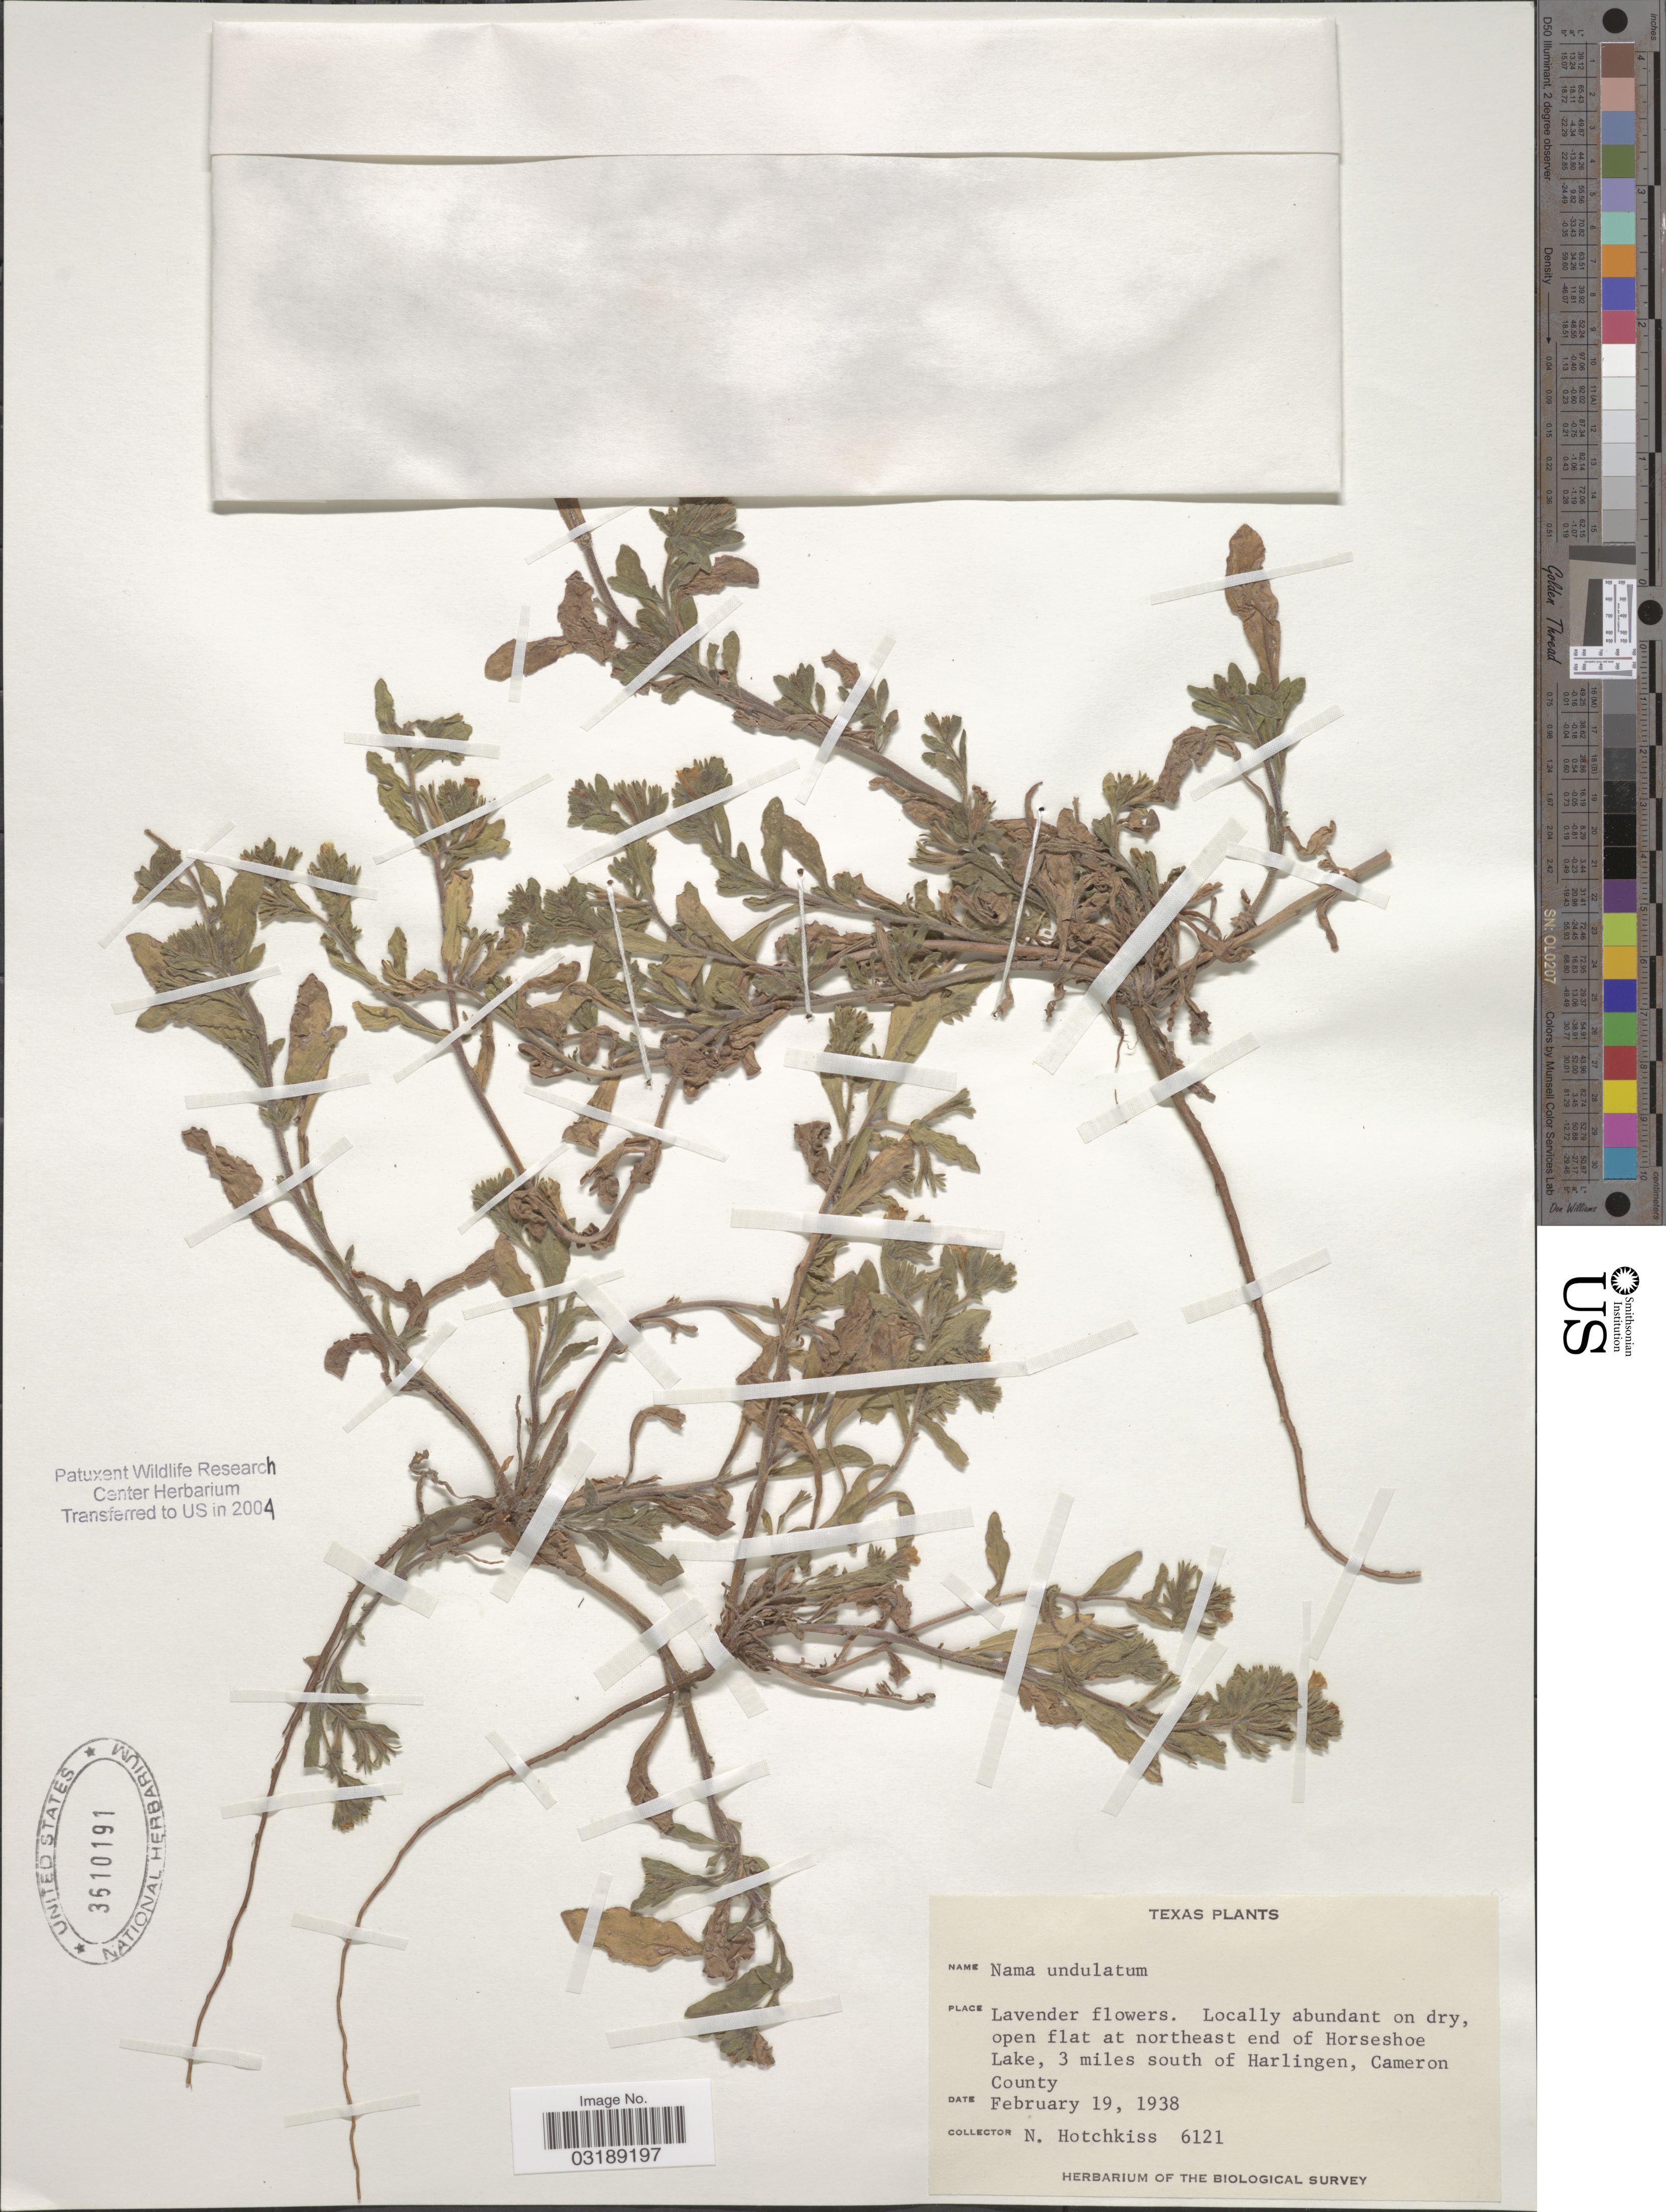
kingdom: Plantae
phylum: Tracheophyta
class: Magnoliopsida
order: Boraginales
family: Namaceae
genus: Nama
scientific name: Nama undulatum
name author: Kunth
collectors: N. Hotchkiss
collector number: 6121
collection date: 1938-02-19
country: United States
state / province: Texas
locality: Locally abundant on dry, open flat at northeast end of Horseshoe Lake, 3 miles south of Harlingen, Cameron County.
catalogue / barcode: US 3610191